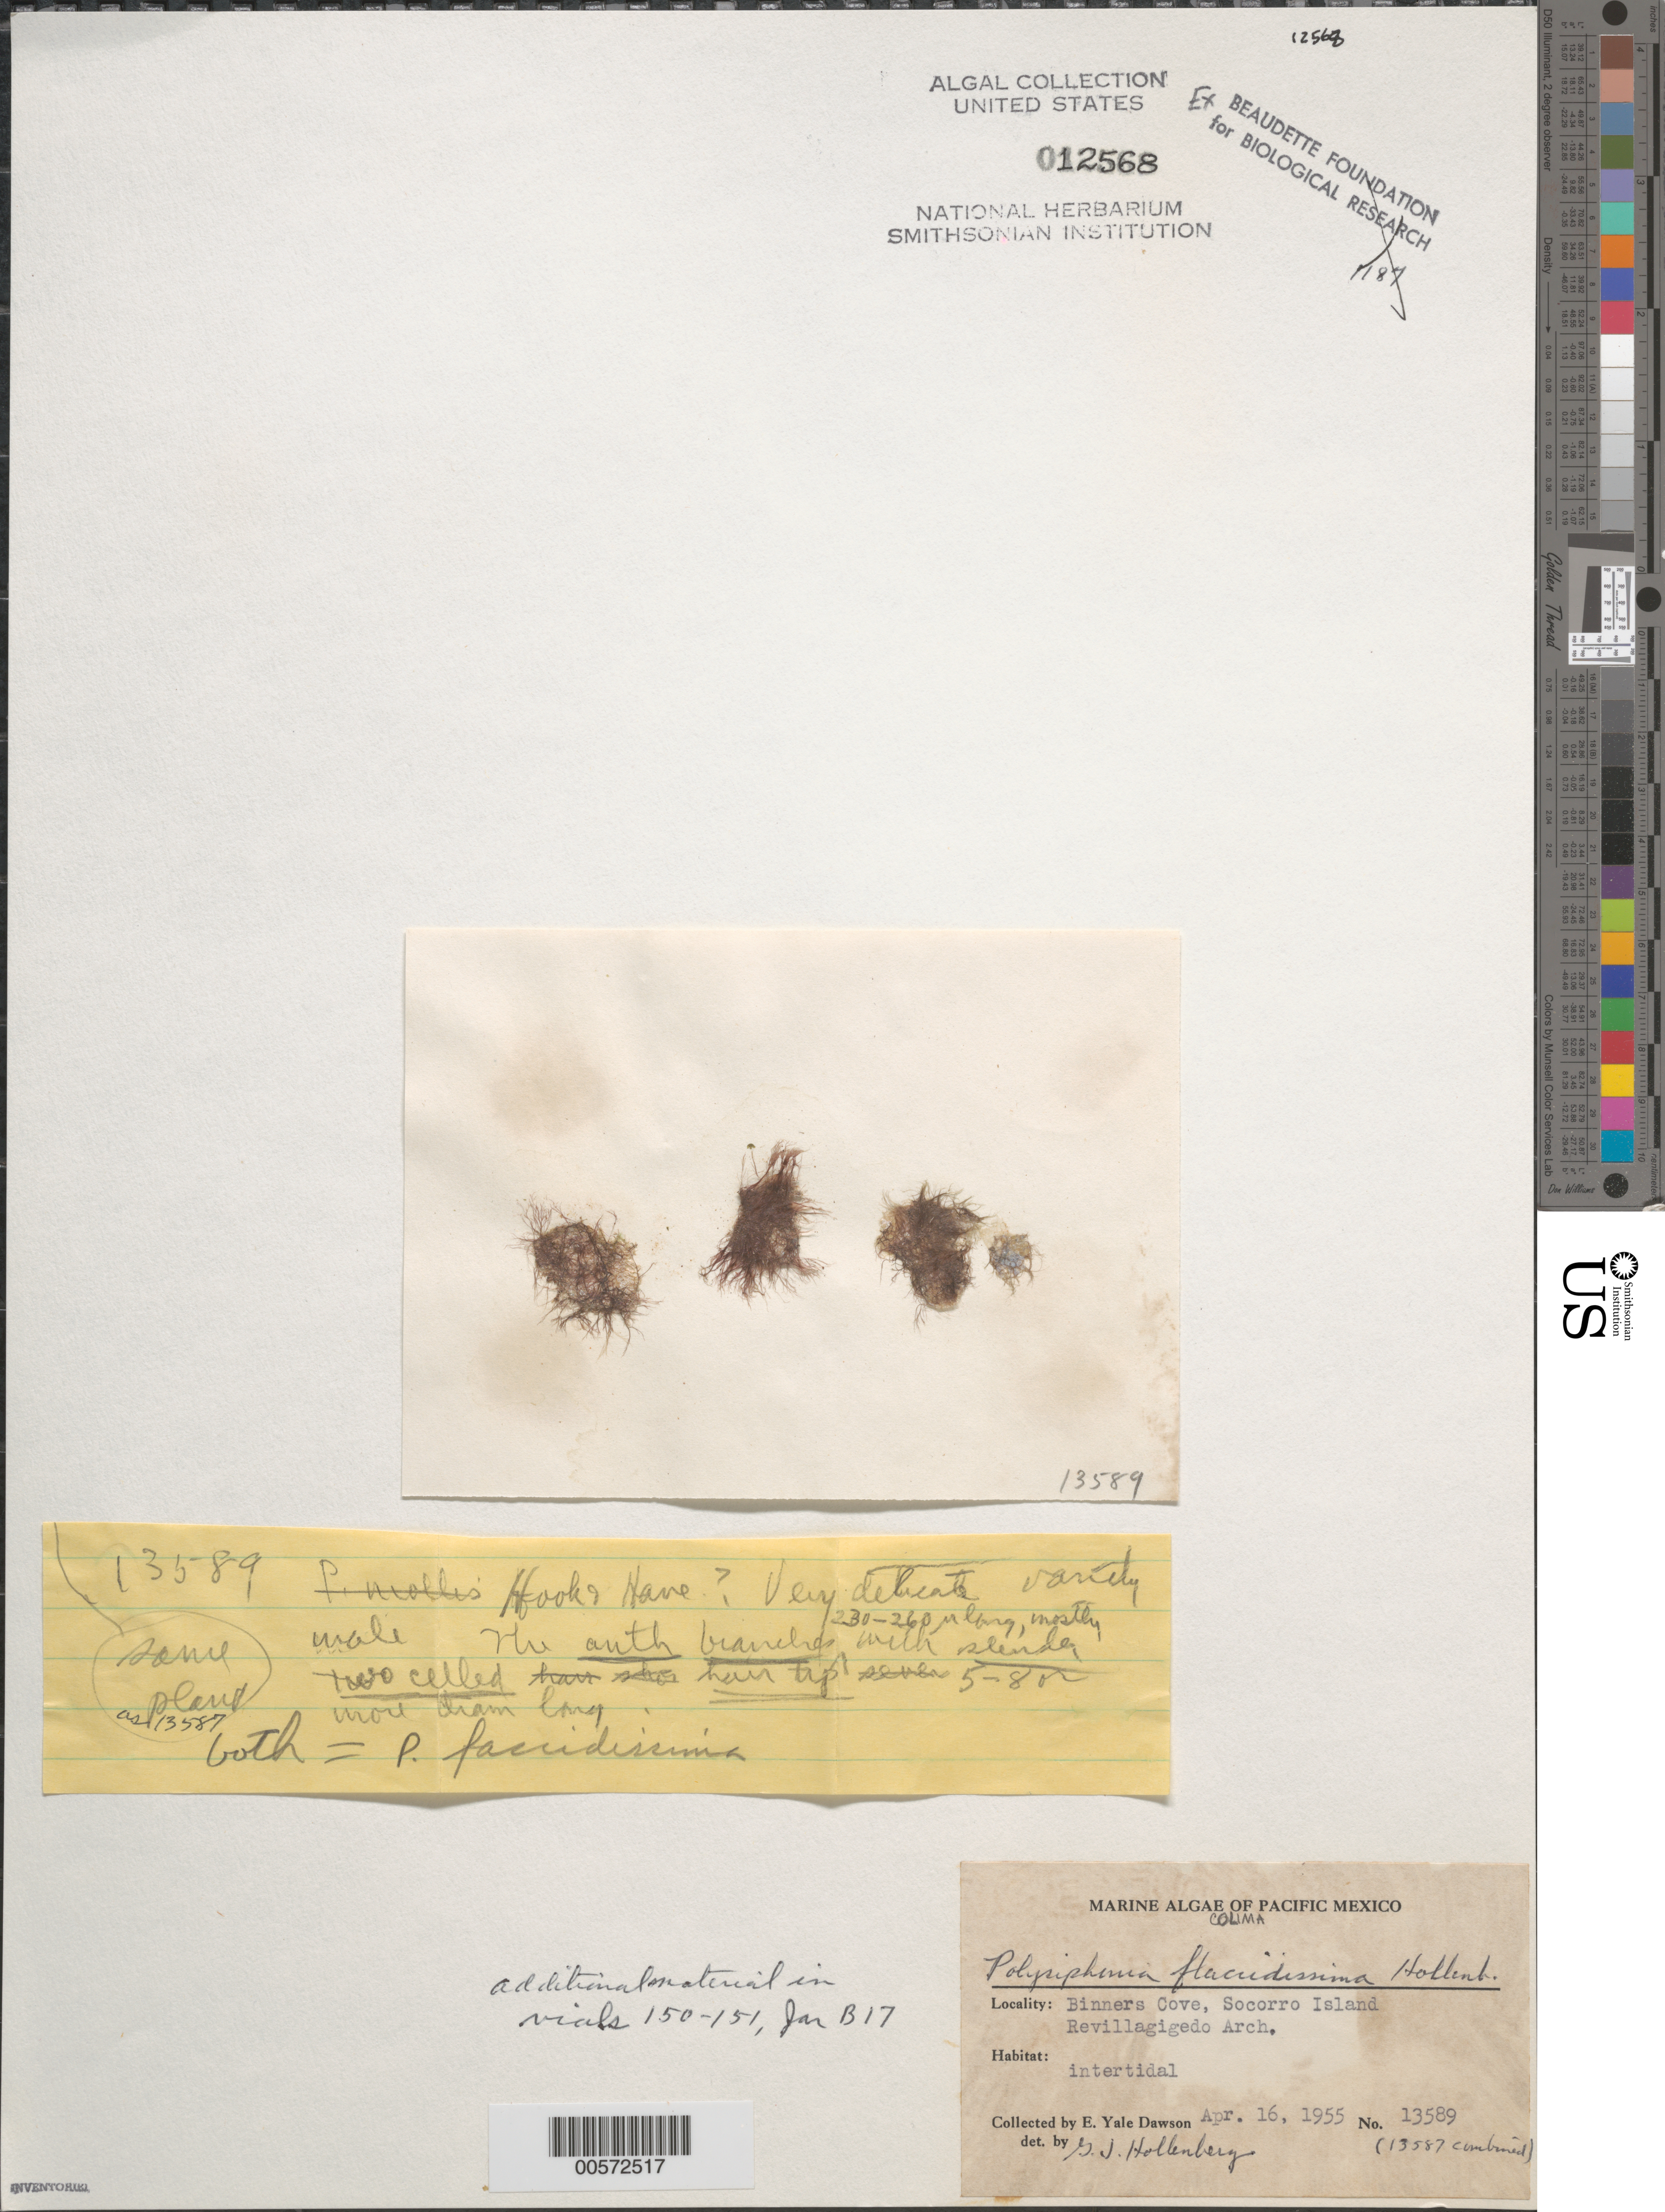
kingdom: Plantae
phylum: Rhodophyta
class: Florideophyceae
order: Ceramiales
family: Rhodomelaceae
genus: Neosiphonia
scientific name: Neosiphonia sertularioides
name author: (Gratel.) K.W. Nam & Kang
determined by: Algae name updating Project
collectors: E. Y. Dawson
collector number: EYD 13589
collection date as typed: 16 Apr 1955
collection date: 1955-04-16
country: Mexico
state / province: Colima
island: Isla Socorro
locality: Binners Cove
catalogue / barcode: US 12568